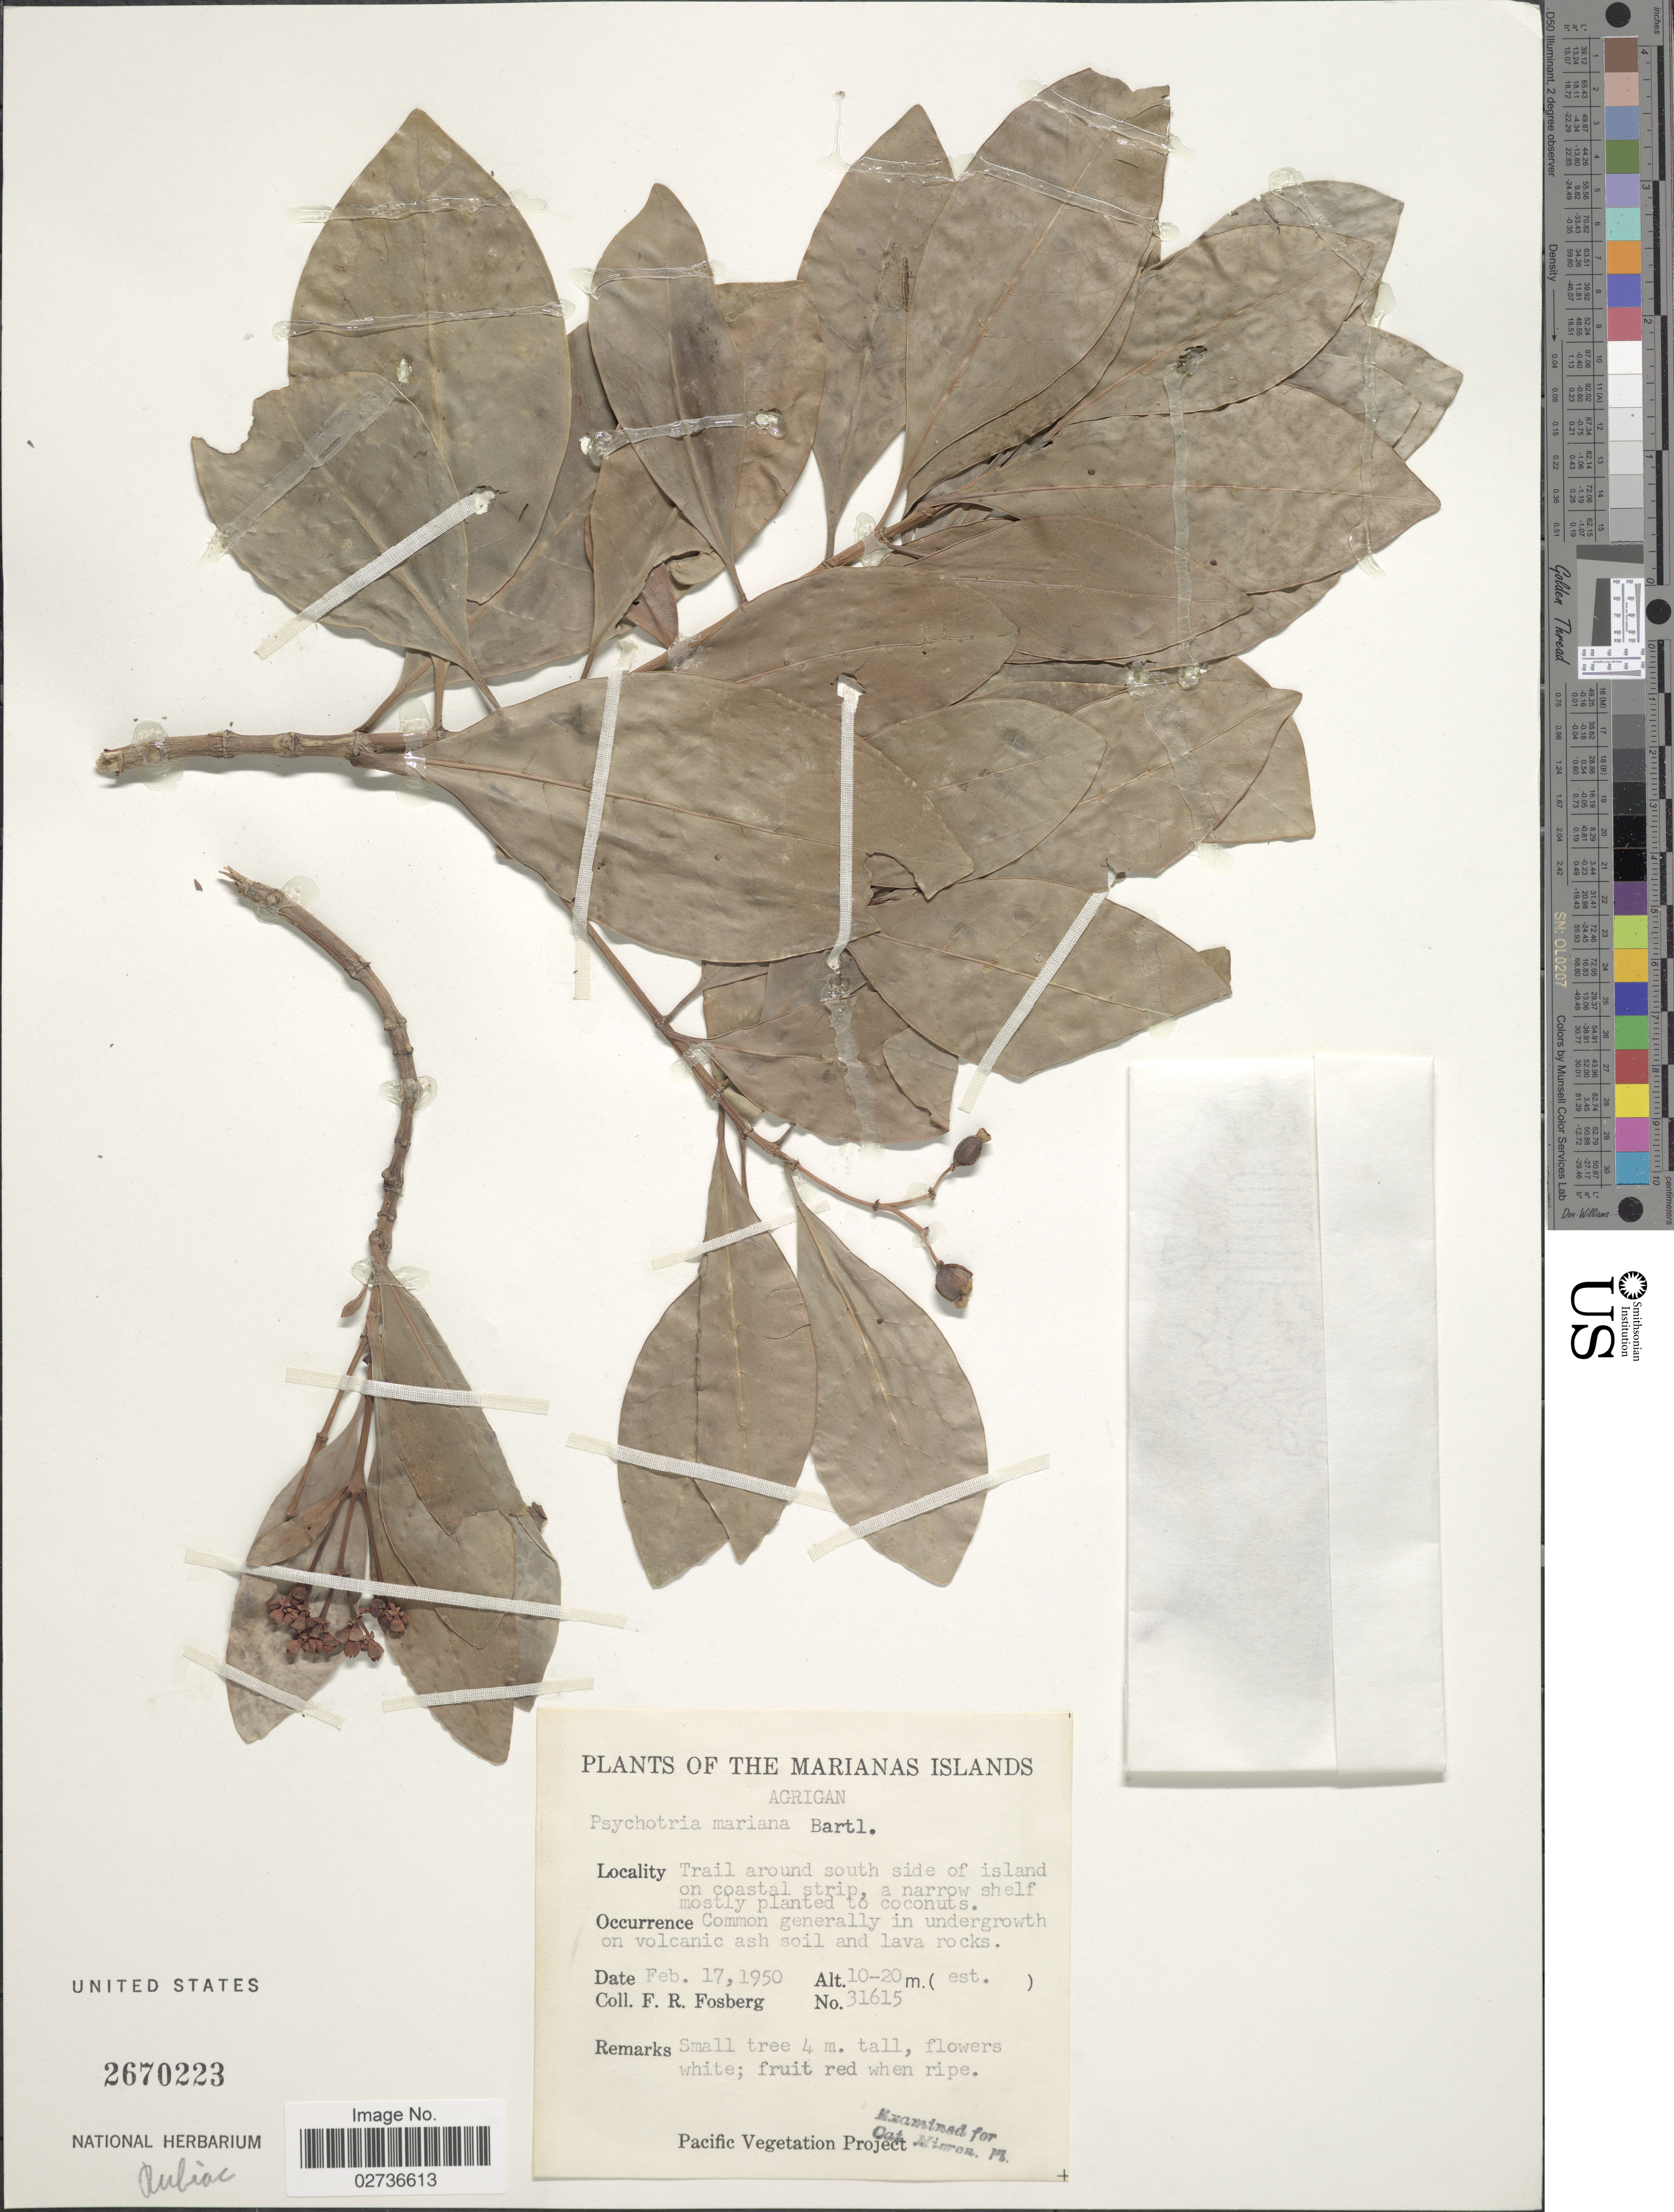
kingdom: Plantae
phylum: Tracheophyta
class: Magnoliopsida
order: Gentianales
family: Rubiaceae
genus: Psychotria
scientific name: Psychotria mariana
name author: Bartl. ex DC.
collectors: F. R. Fosberg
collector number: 31615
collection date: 1950-02-17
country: Northern Mariana Islands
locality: The Marianas Islands, Agrigan, Trail around south side of island on coastal strip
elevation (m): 10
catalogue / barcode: US 2670223